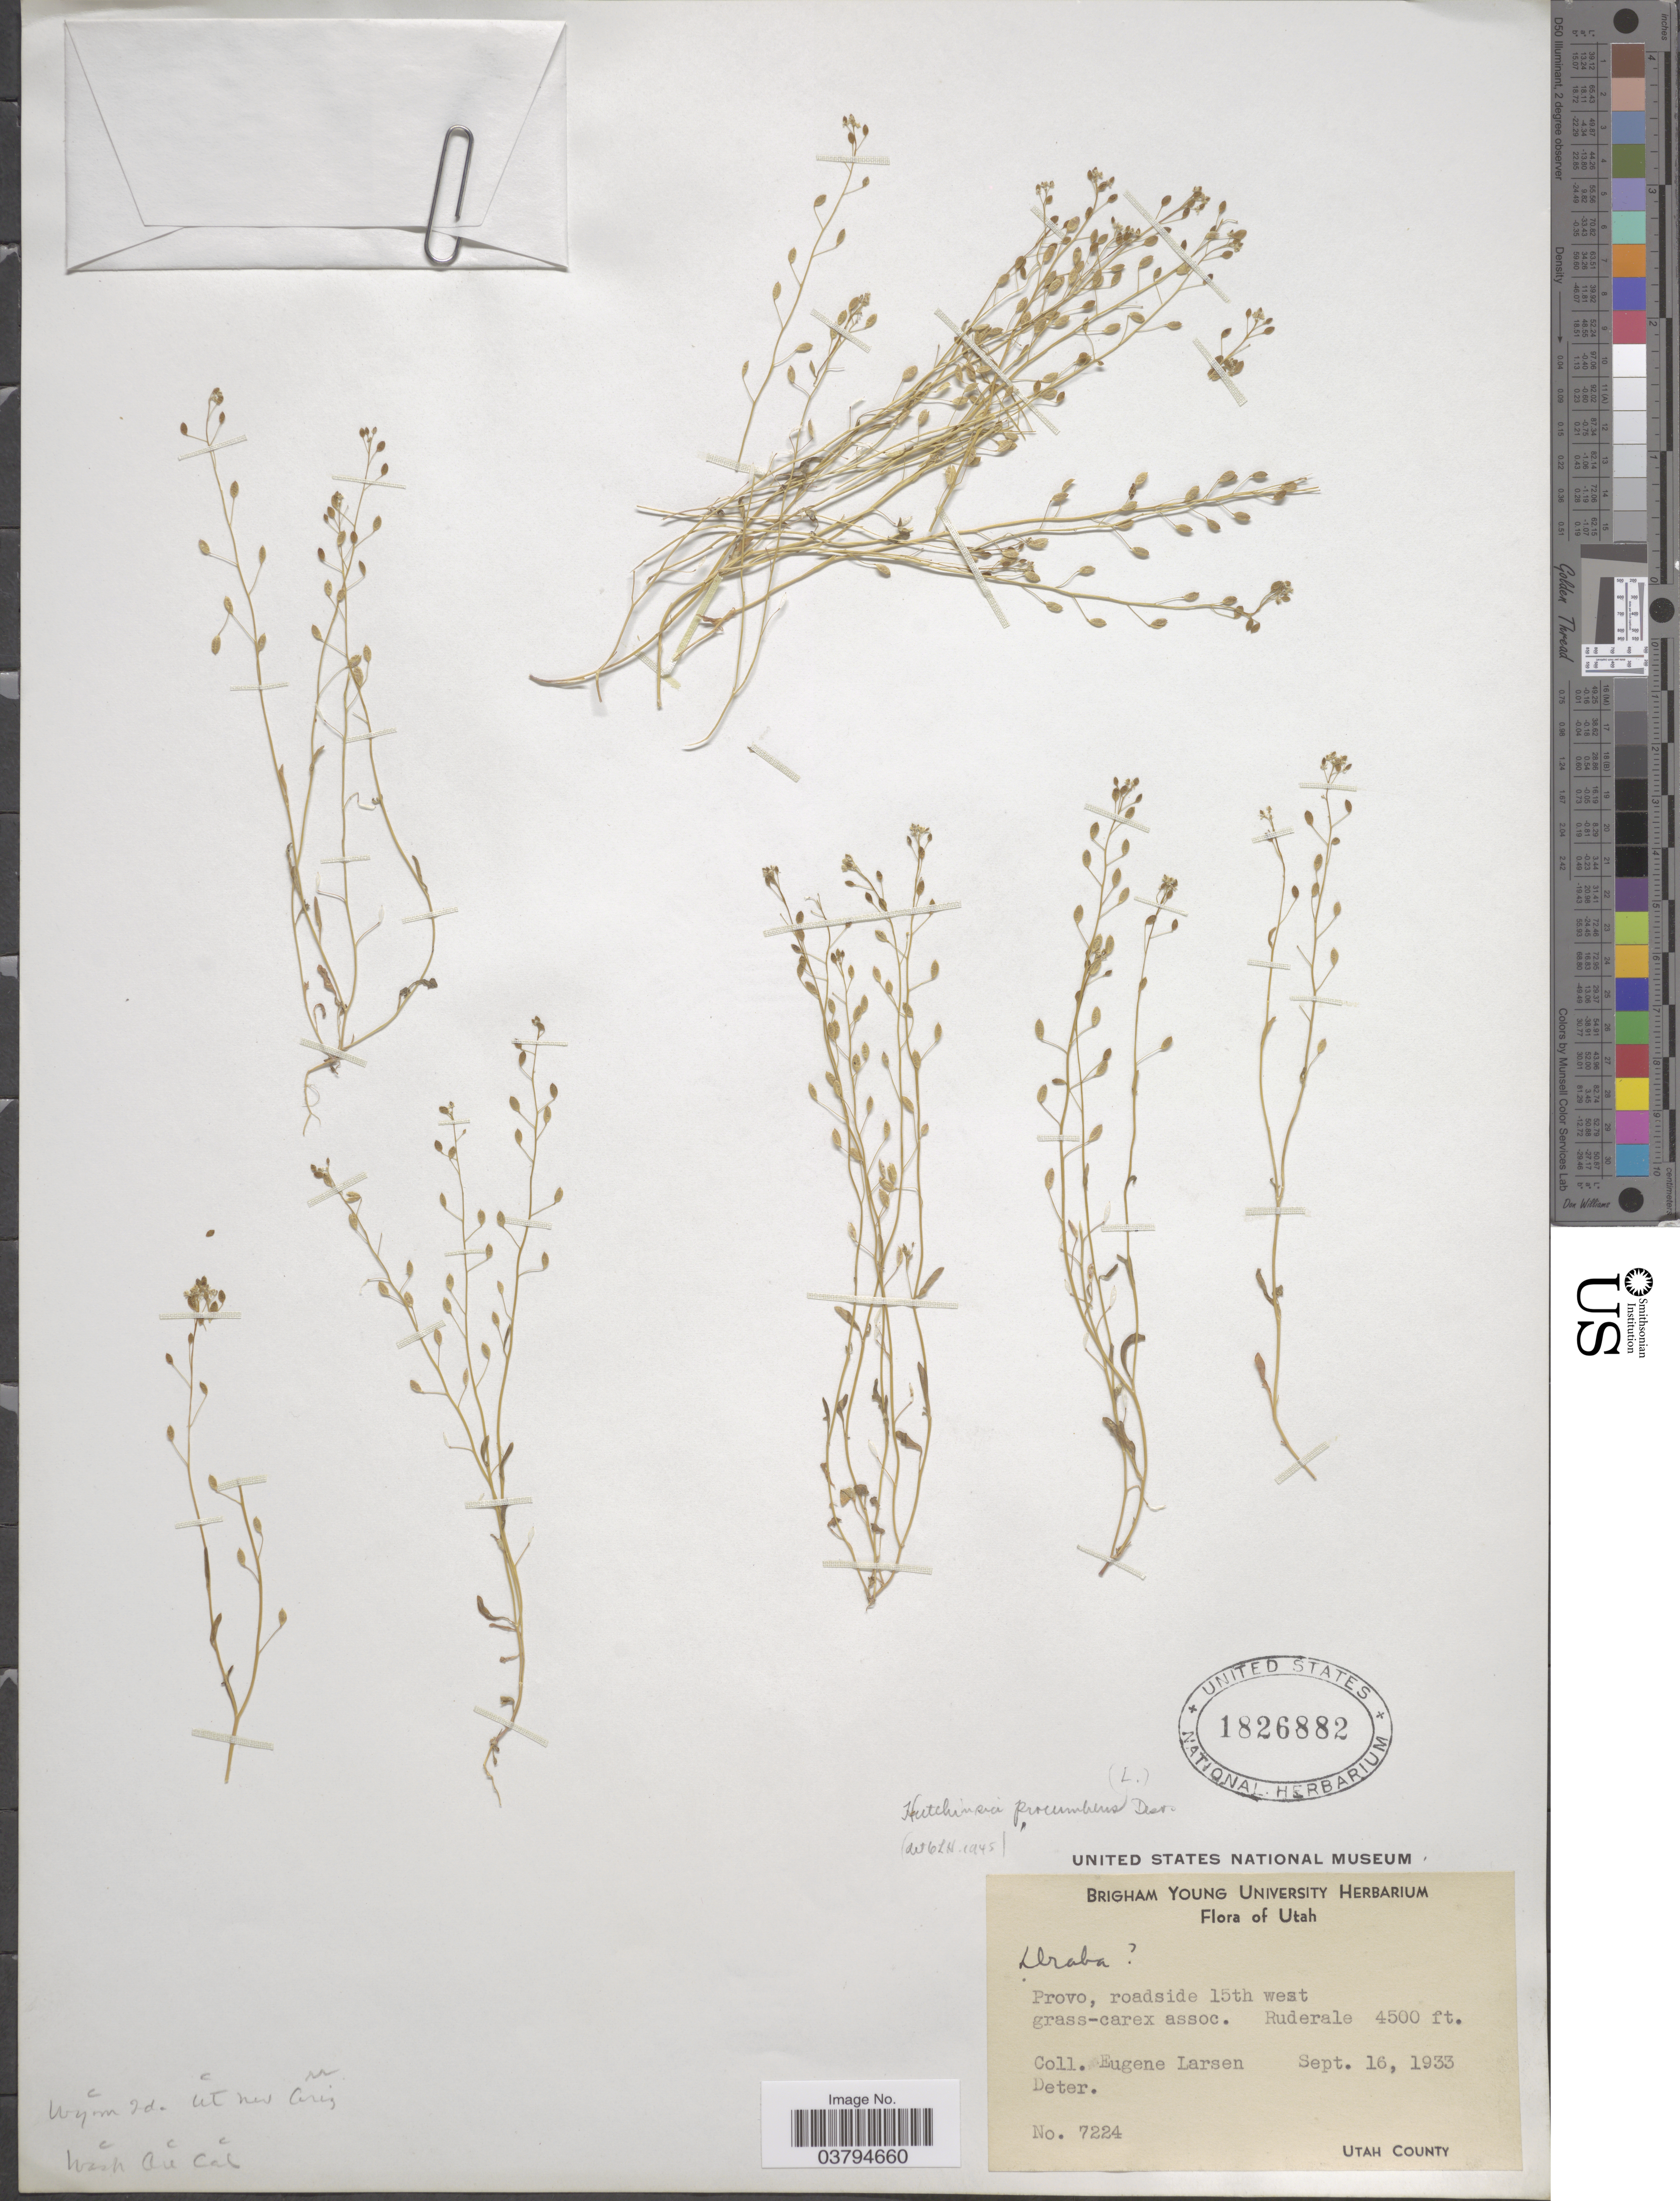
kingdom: Plantae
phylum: Tracheophyta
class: Magnoliopsida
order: Brassicales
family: Brassicaceae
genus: Hornungia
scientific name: Hornungia procumbens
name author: (L.) Hayek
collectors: E. Larsen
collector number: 7224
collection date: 1933-09-16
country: United States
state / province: Utah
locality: Provo, roadside 15th west grass-carex assoc. Utah County.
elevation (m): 1372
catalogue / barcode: US 1826882